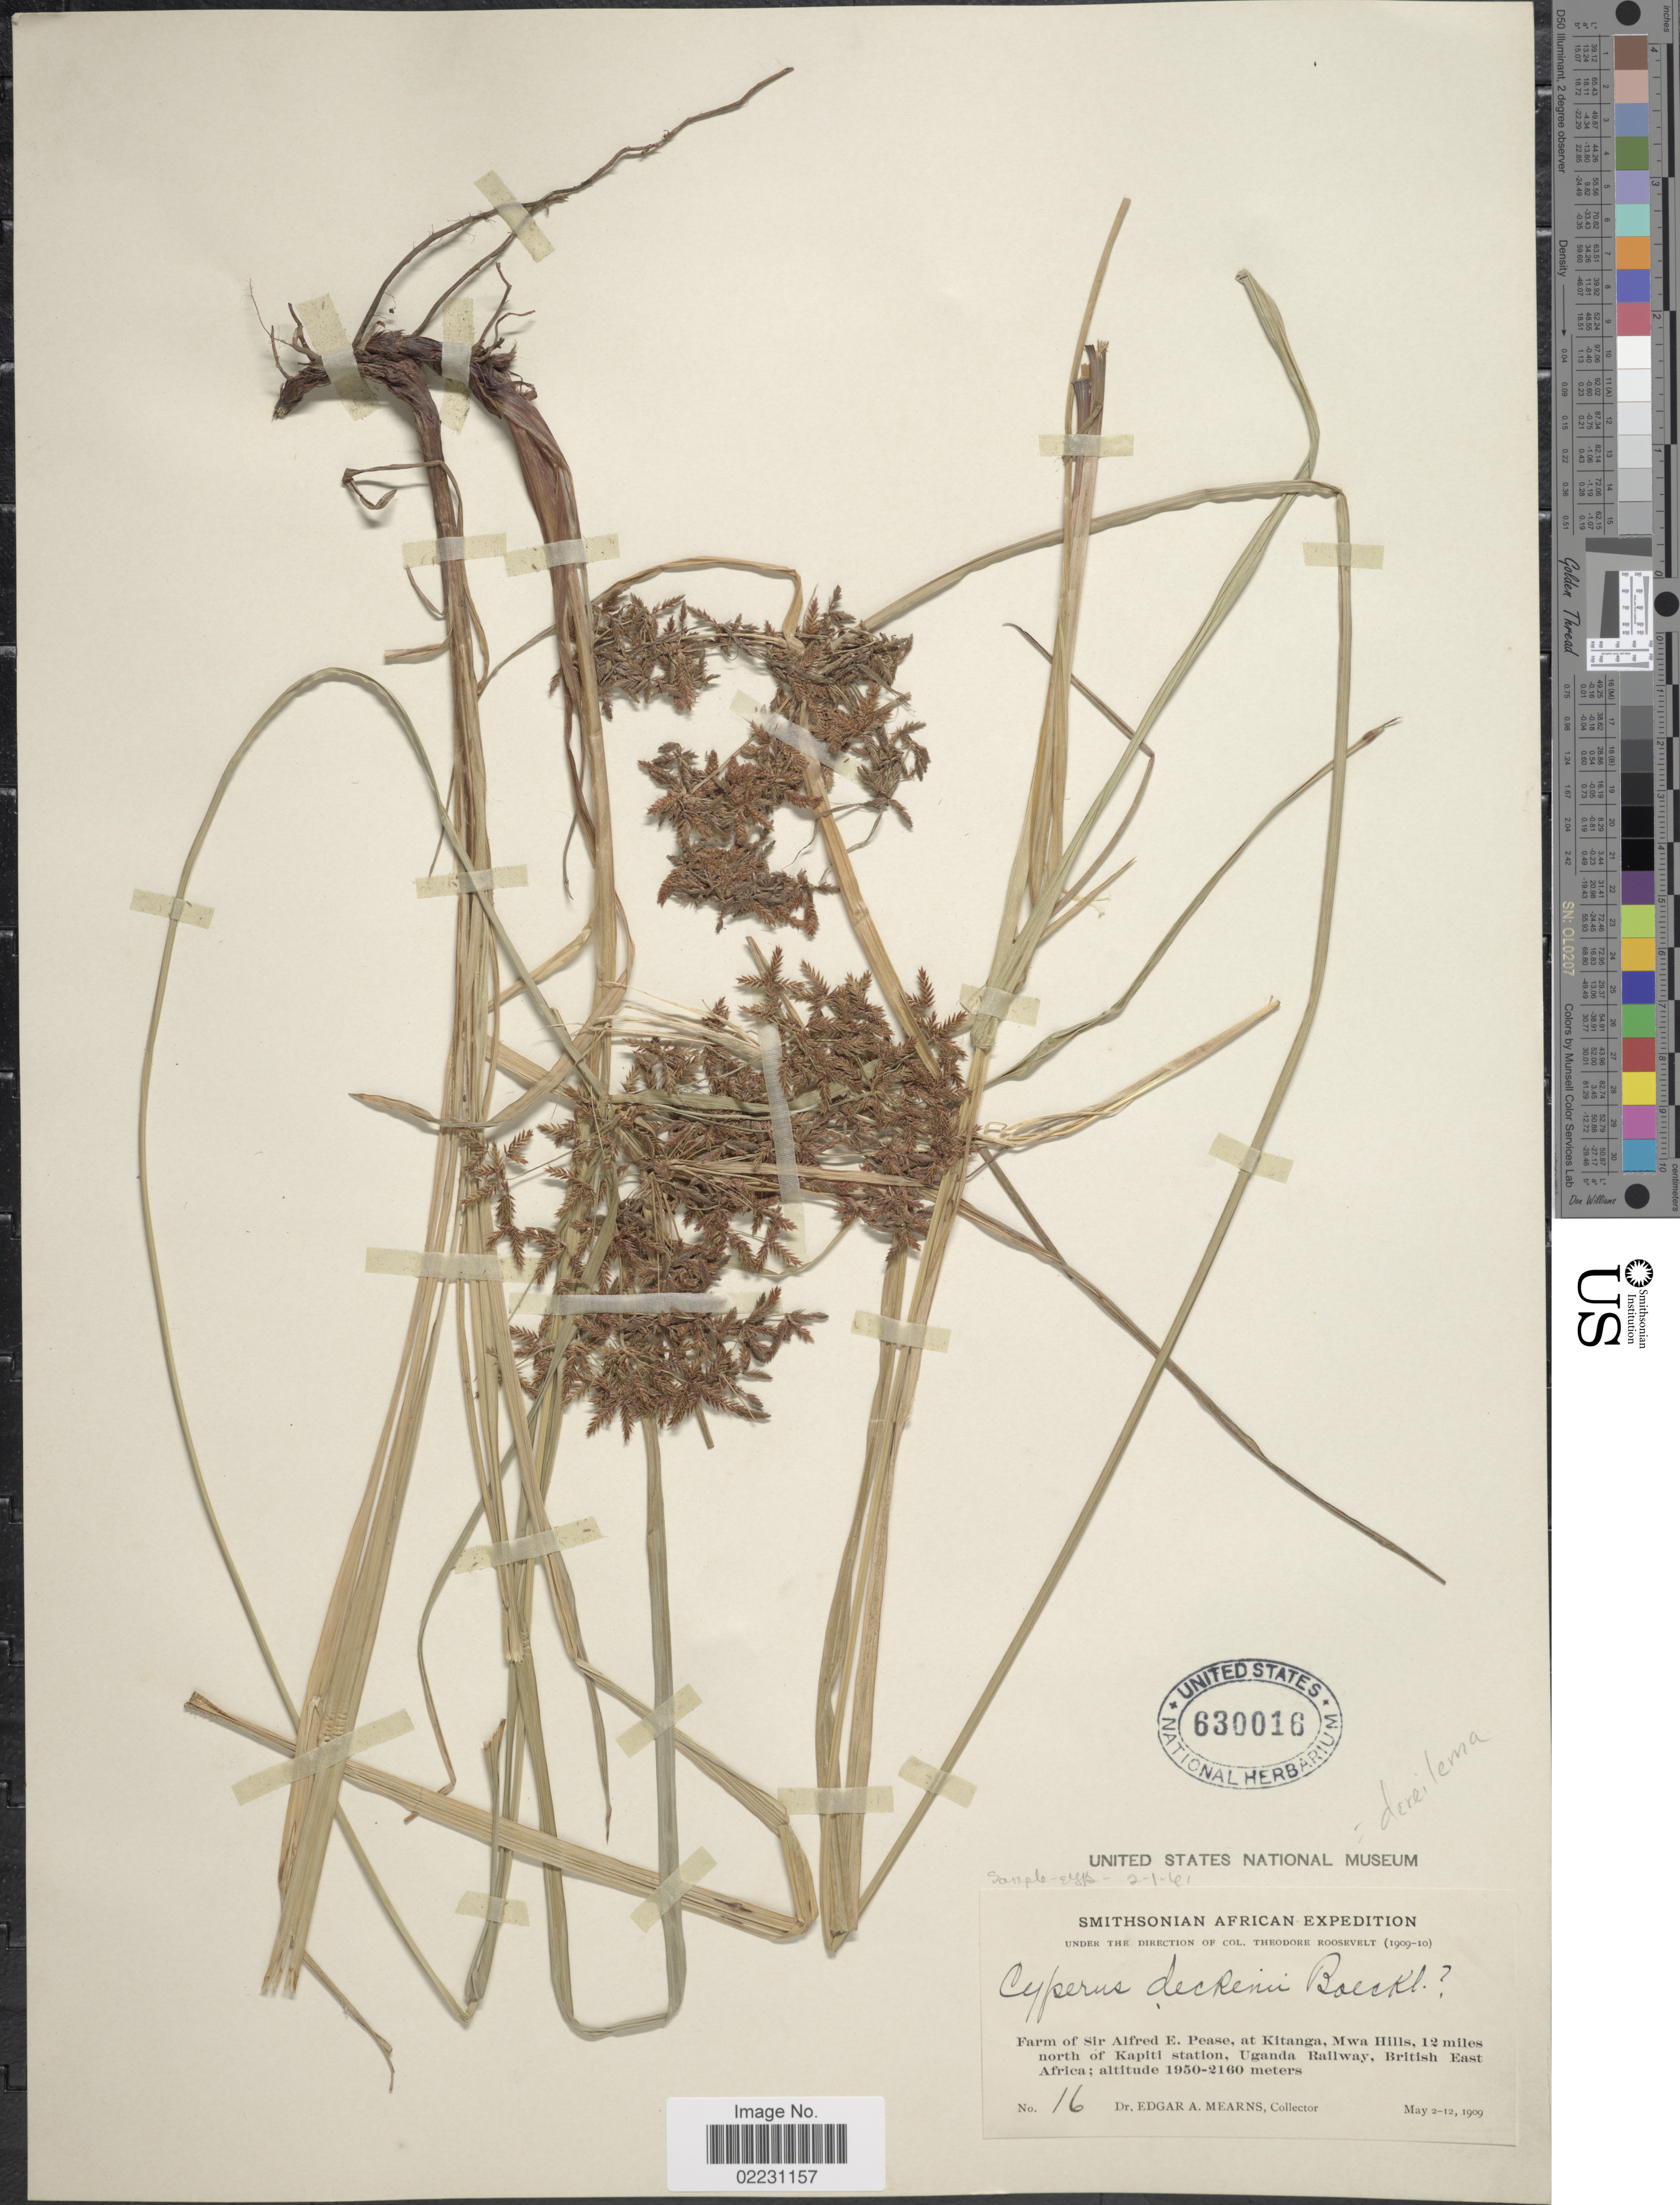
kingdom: Plantae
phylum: Tracheophyta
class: Liliopsida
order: Poales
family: Cyperaceae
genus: Cyperus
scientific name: Cyperus derreilema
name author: Steud.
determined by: Strong, Mark T., (BOT), Smithsonian Institution - National Museum of Natural History (UNITED STATES)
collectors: E. A. Mearns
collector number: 16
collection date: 1909-05-02/1909-05-12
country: Uganda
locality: African. Farm of Sir Alfred E. Pease, at Kitanga, Mwa Hills, 12 miles north of Kapiti station, Uganda Railway, British East Africa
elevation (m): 1950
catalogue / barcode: US 630016